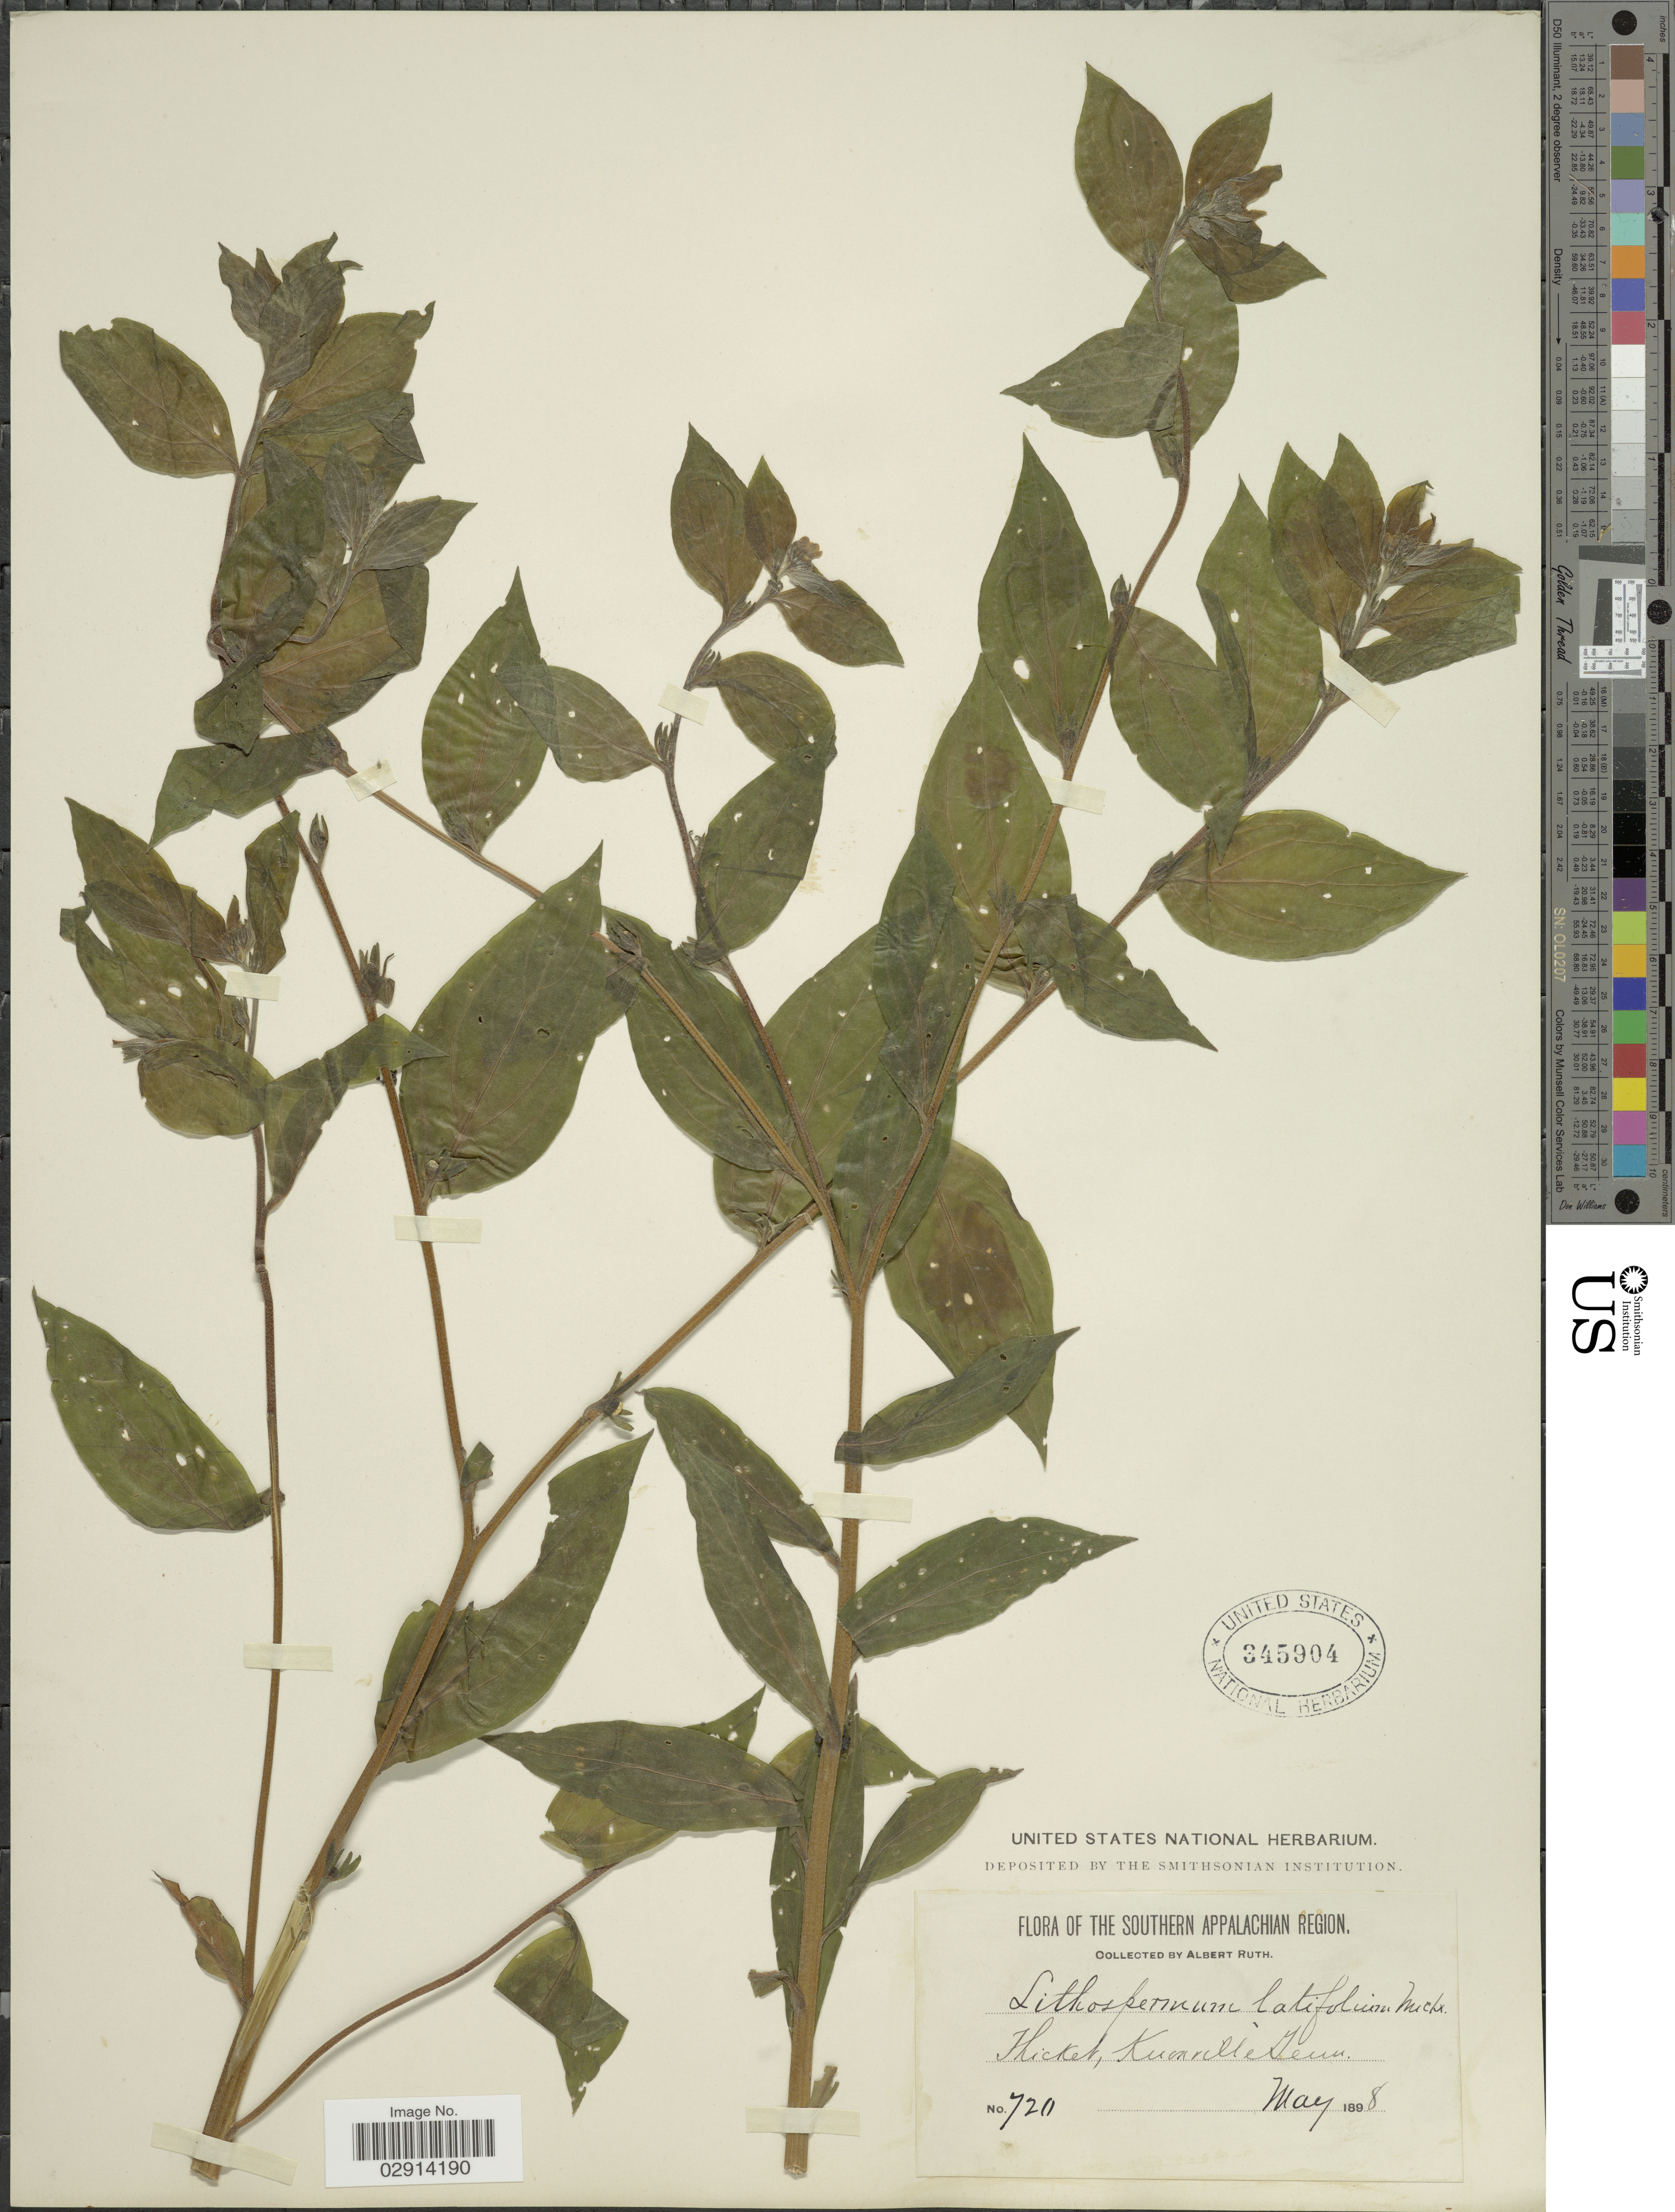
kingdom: Plantae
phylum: Tracheophyta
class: Magnoliopsida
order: Boraginales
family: Boraginaceae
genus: Lithospermum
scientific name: Lithospermum latifolium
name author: Michx.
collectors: A. Ruth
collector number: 720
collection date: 1898-05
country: United States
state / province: Tennessee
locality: Southern Appalachian Region. Thicket, Knoxville, Tenn.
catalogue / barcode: US 345904